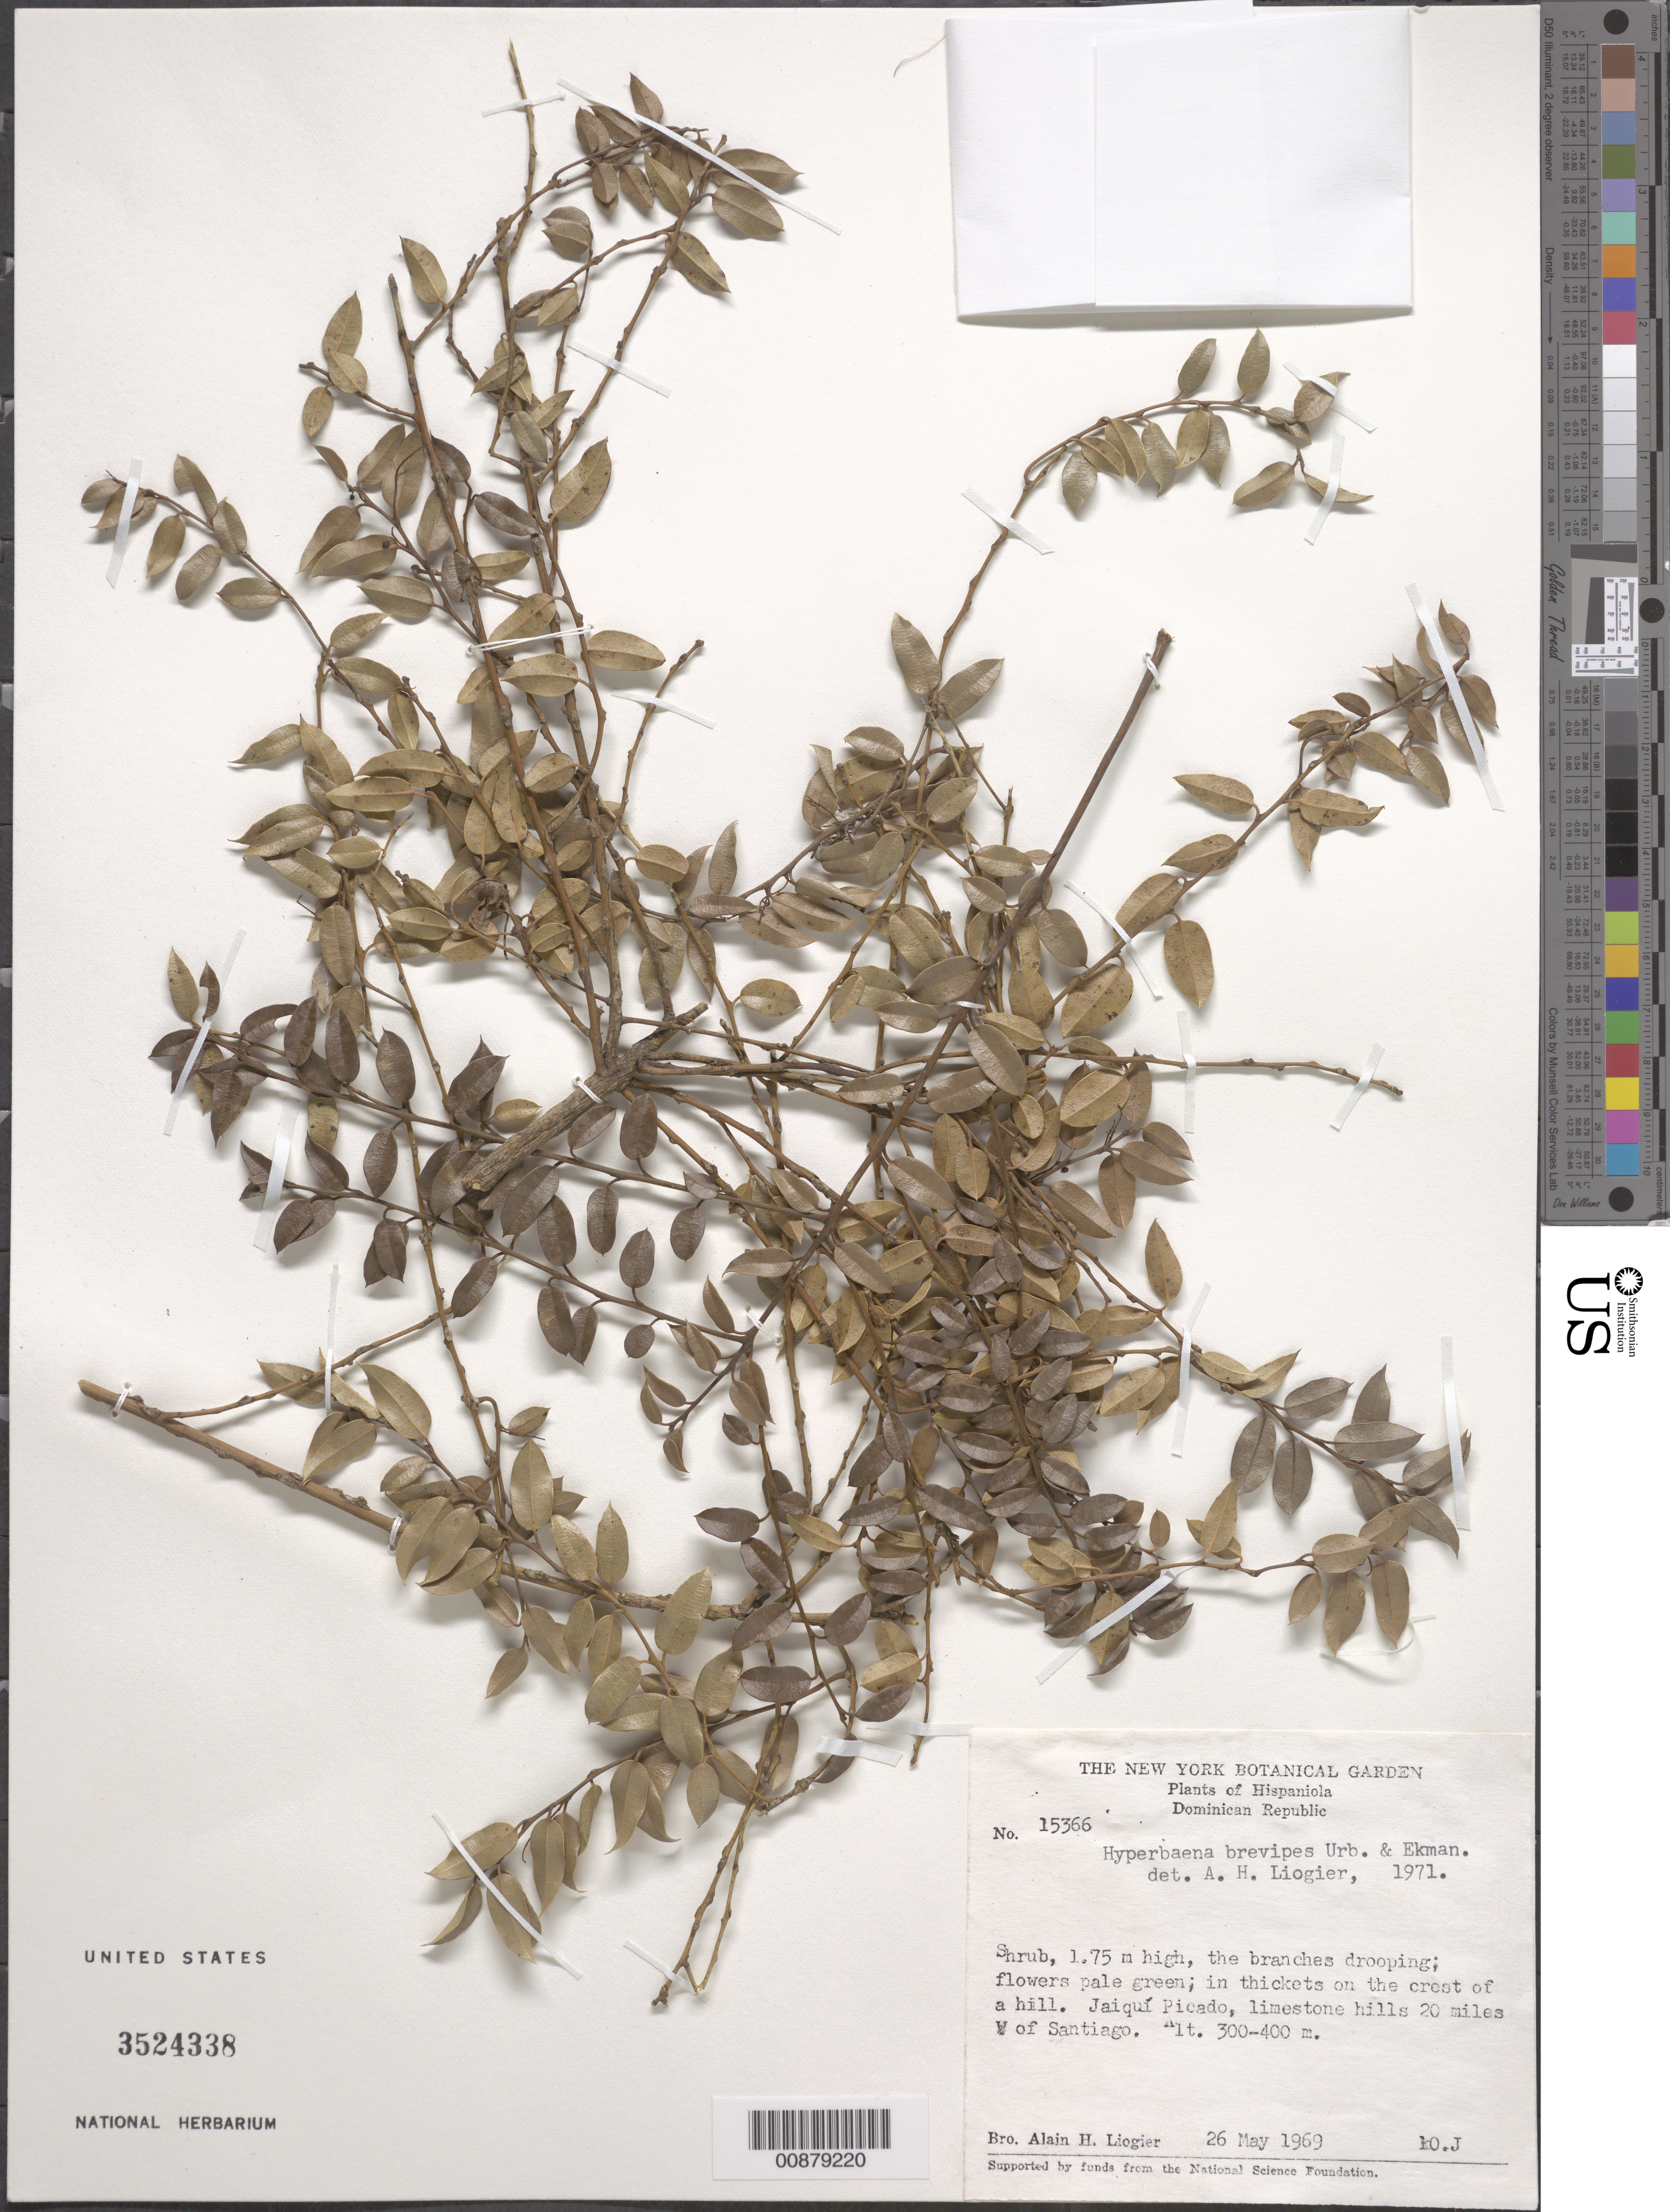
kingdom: Plantae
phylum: Tracheophyta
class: Magnoliopsida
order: Ranunculales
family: Menispermaceae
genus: Hyperbaena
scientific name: Hyperbaena brevipes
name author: Urb. & Ekman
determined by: Liogier, Alain H.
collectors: A. H. Liogier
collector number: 15366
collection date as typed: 26 May 1969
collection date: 1969-05-26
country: Dominican Republic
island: Hispaniola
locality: Jaiquí Picado, about 20 mi. W of Santiago.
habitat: in thickets on the crest of a hill in limestone hills.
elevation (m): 300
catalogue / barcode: US 3524338